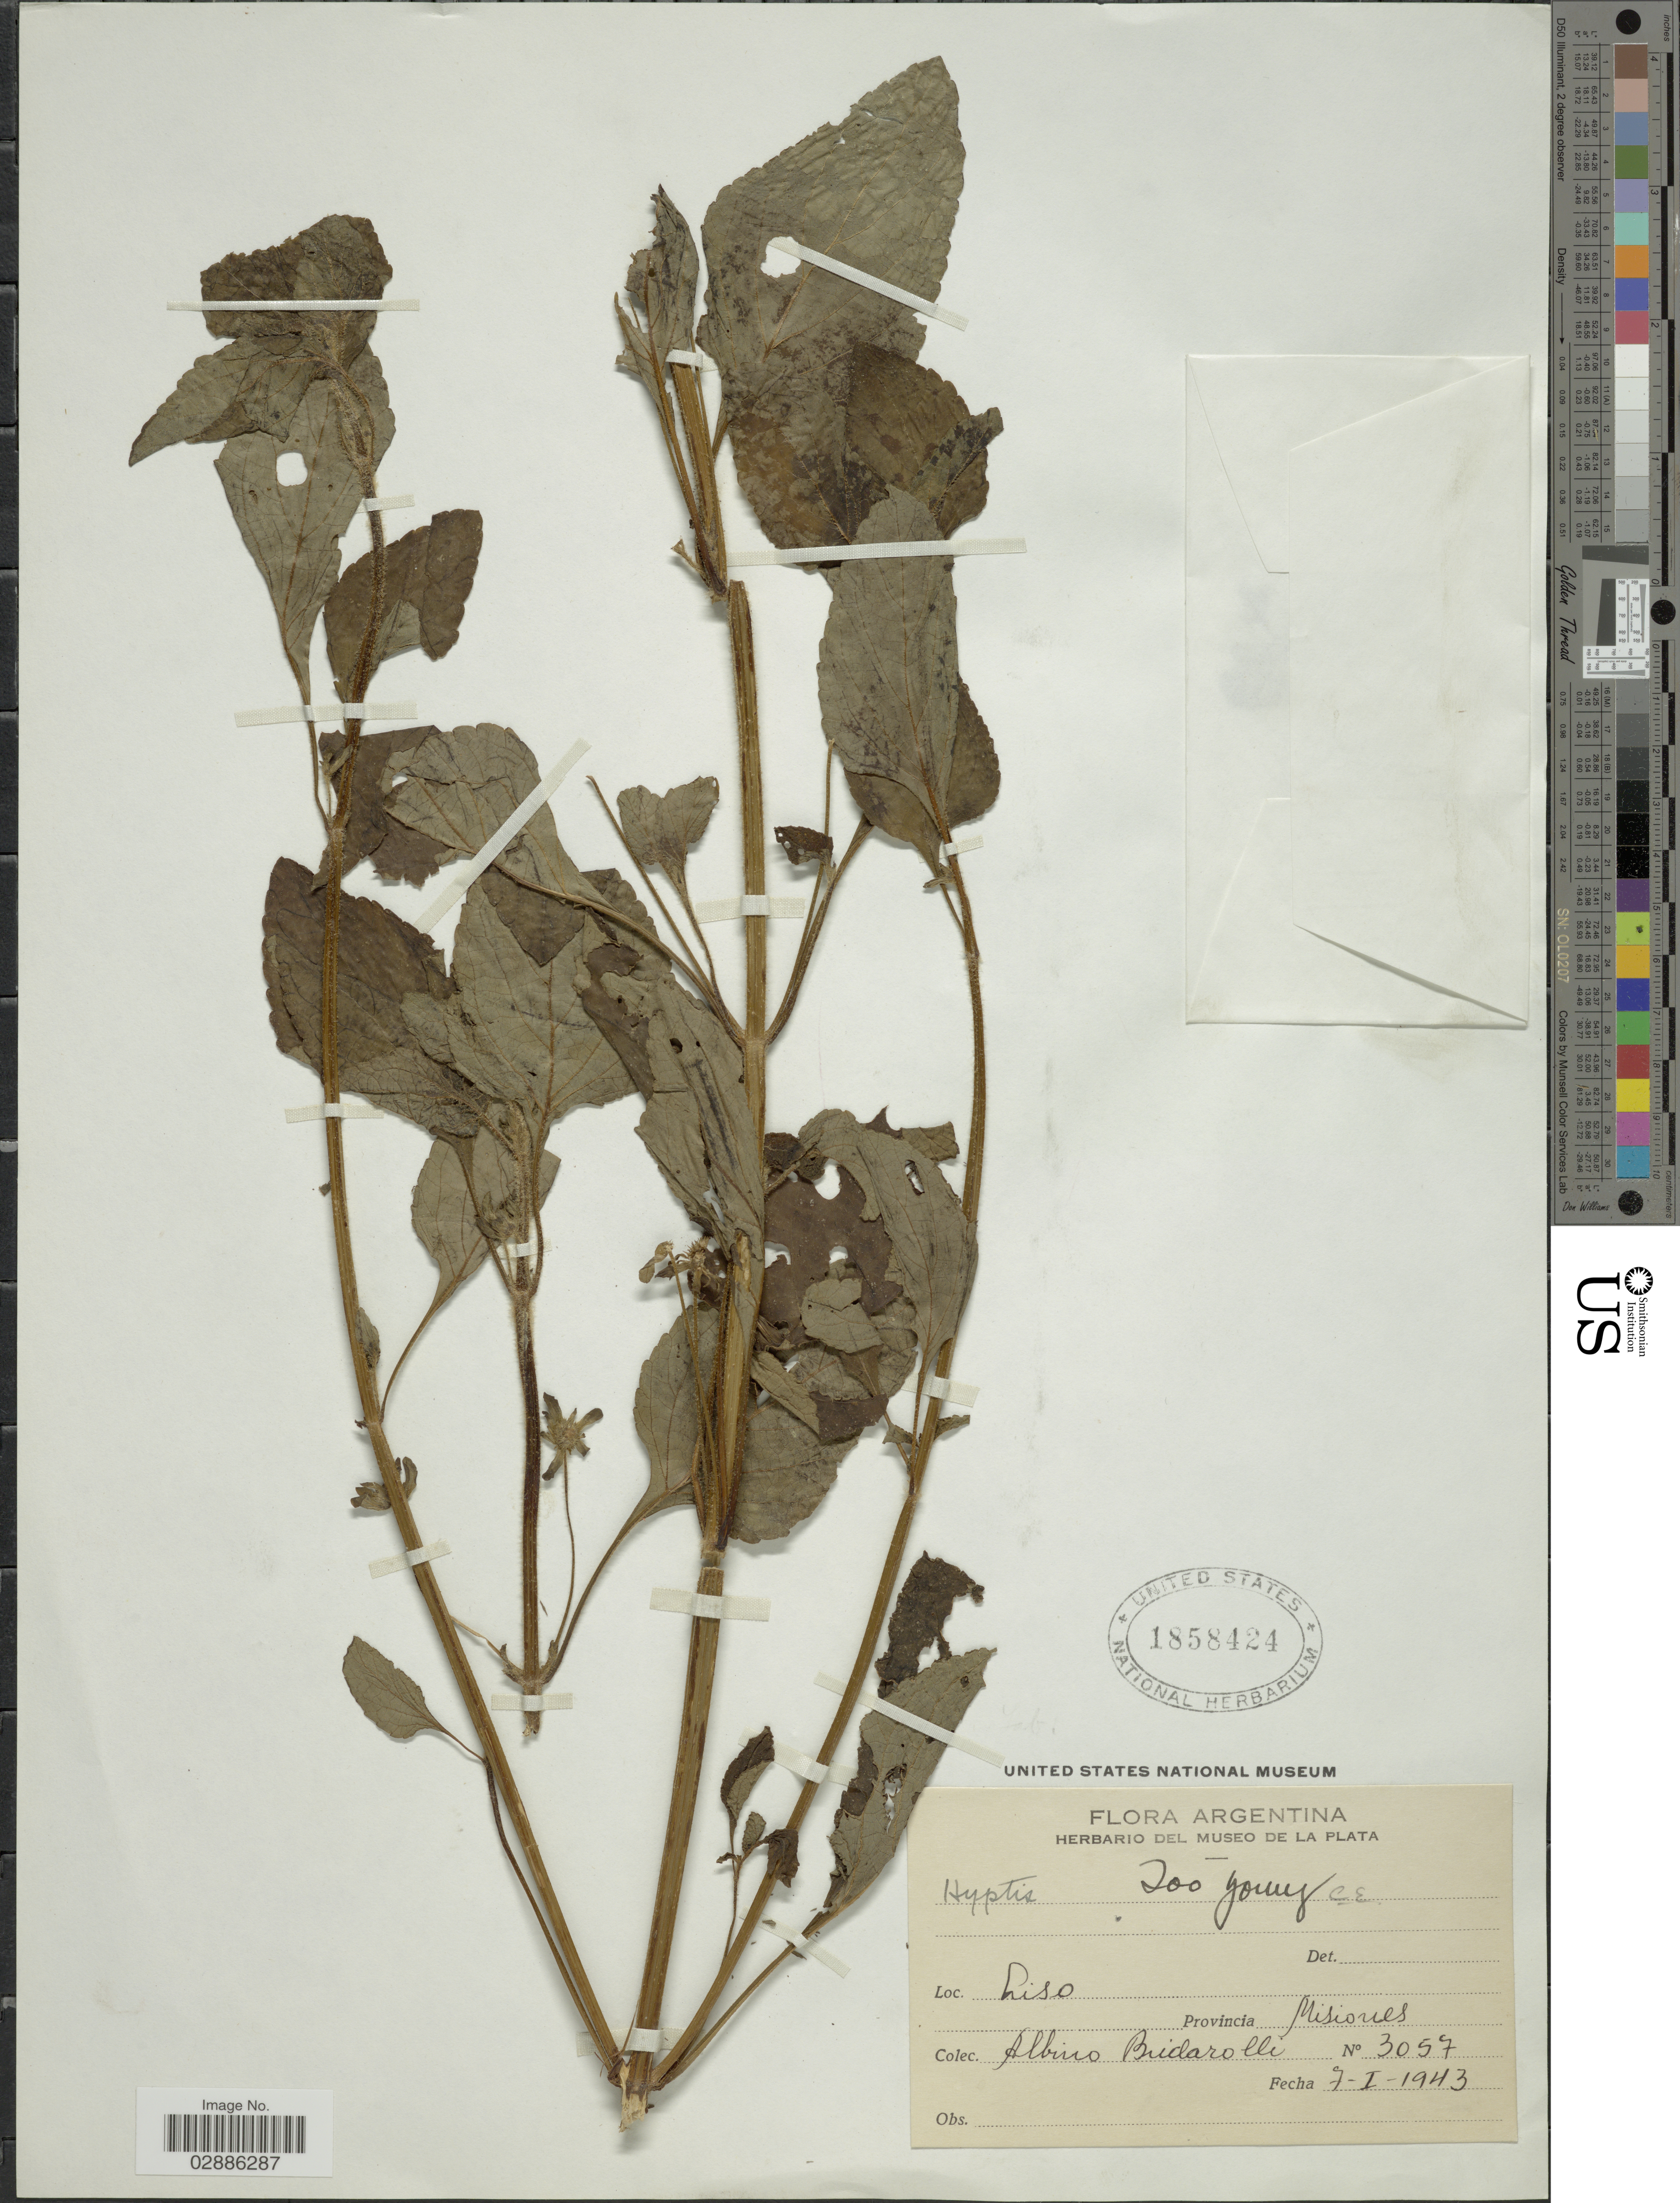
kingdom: Plantae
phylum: Tracheophyta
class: Magnoliopsida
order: Lamiales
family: Lamiaceae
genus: Hyptis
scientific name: Hyptis sp.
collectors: A. Budarolli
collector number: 3057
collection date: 1943-01-07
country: Argentina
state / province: Misiones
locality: Liso, Provincia Misiones.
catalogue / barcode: US 1858424